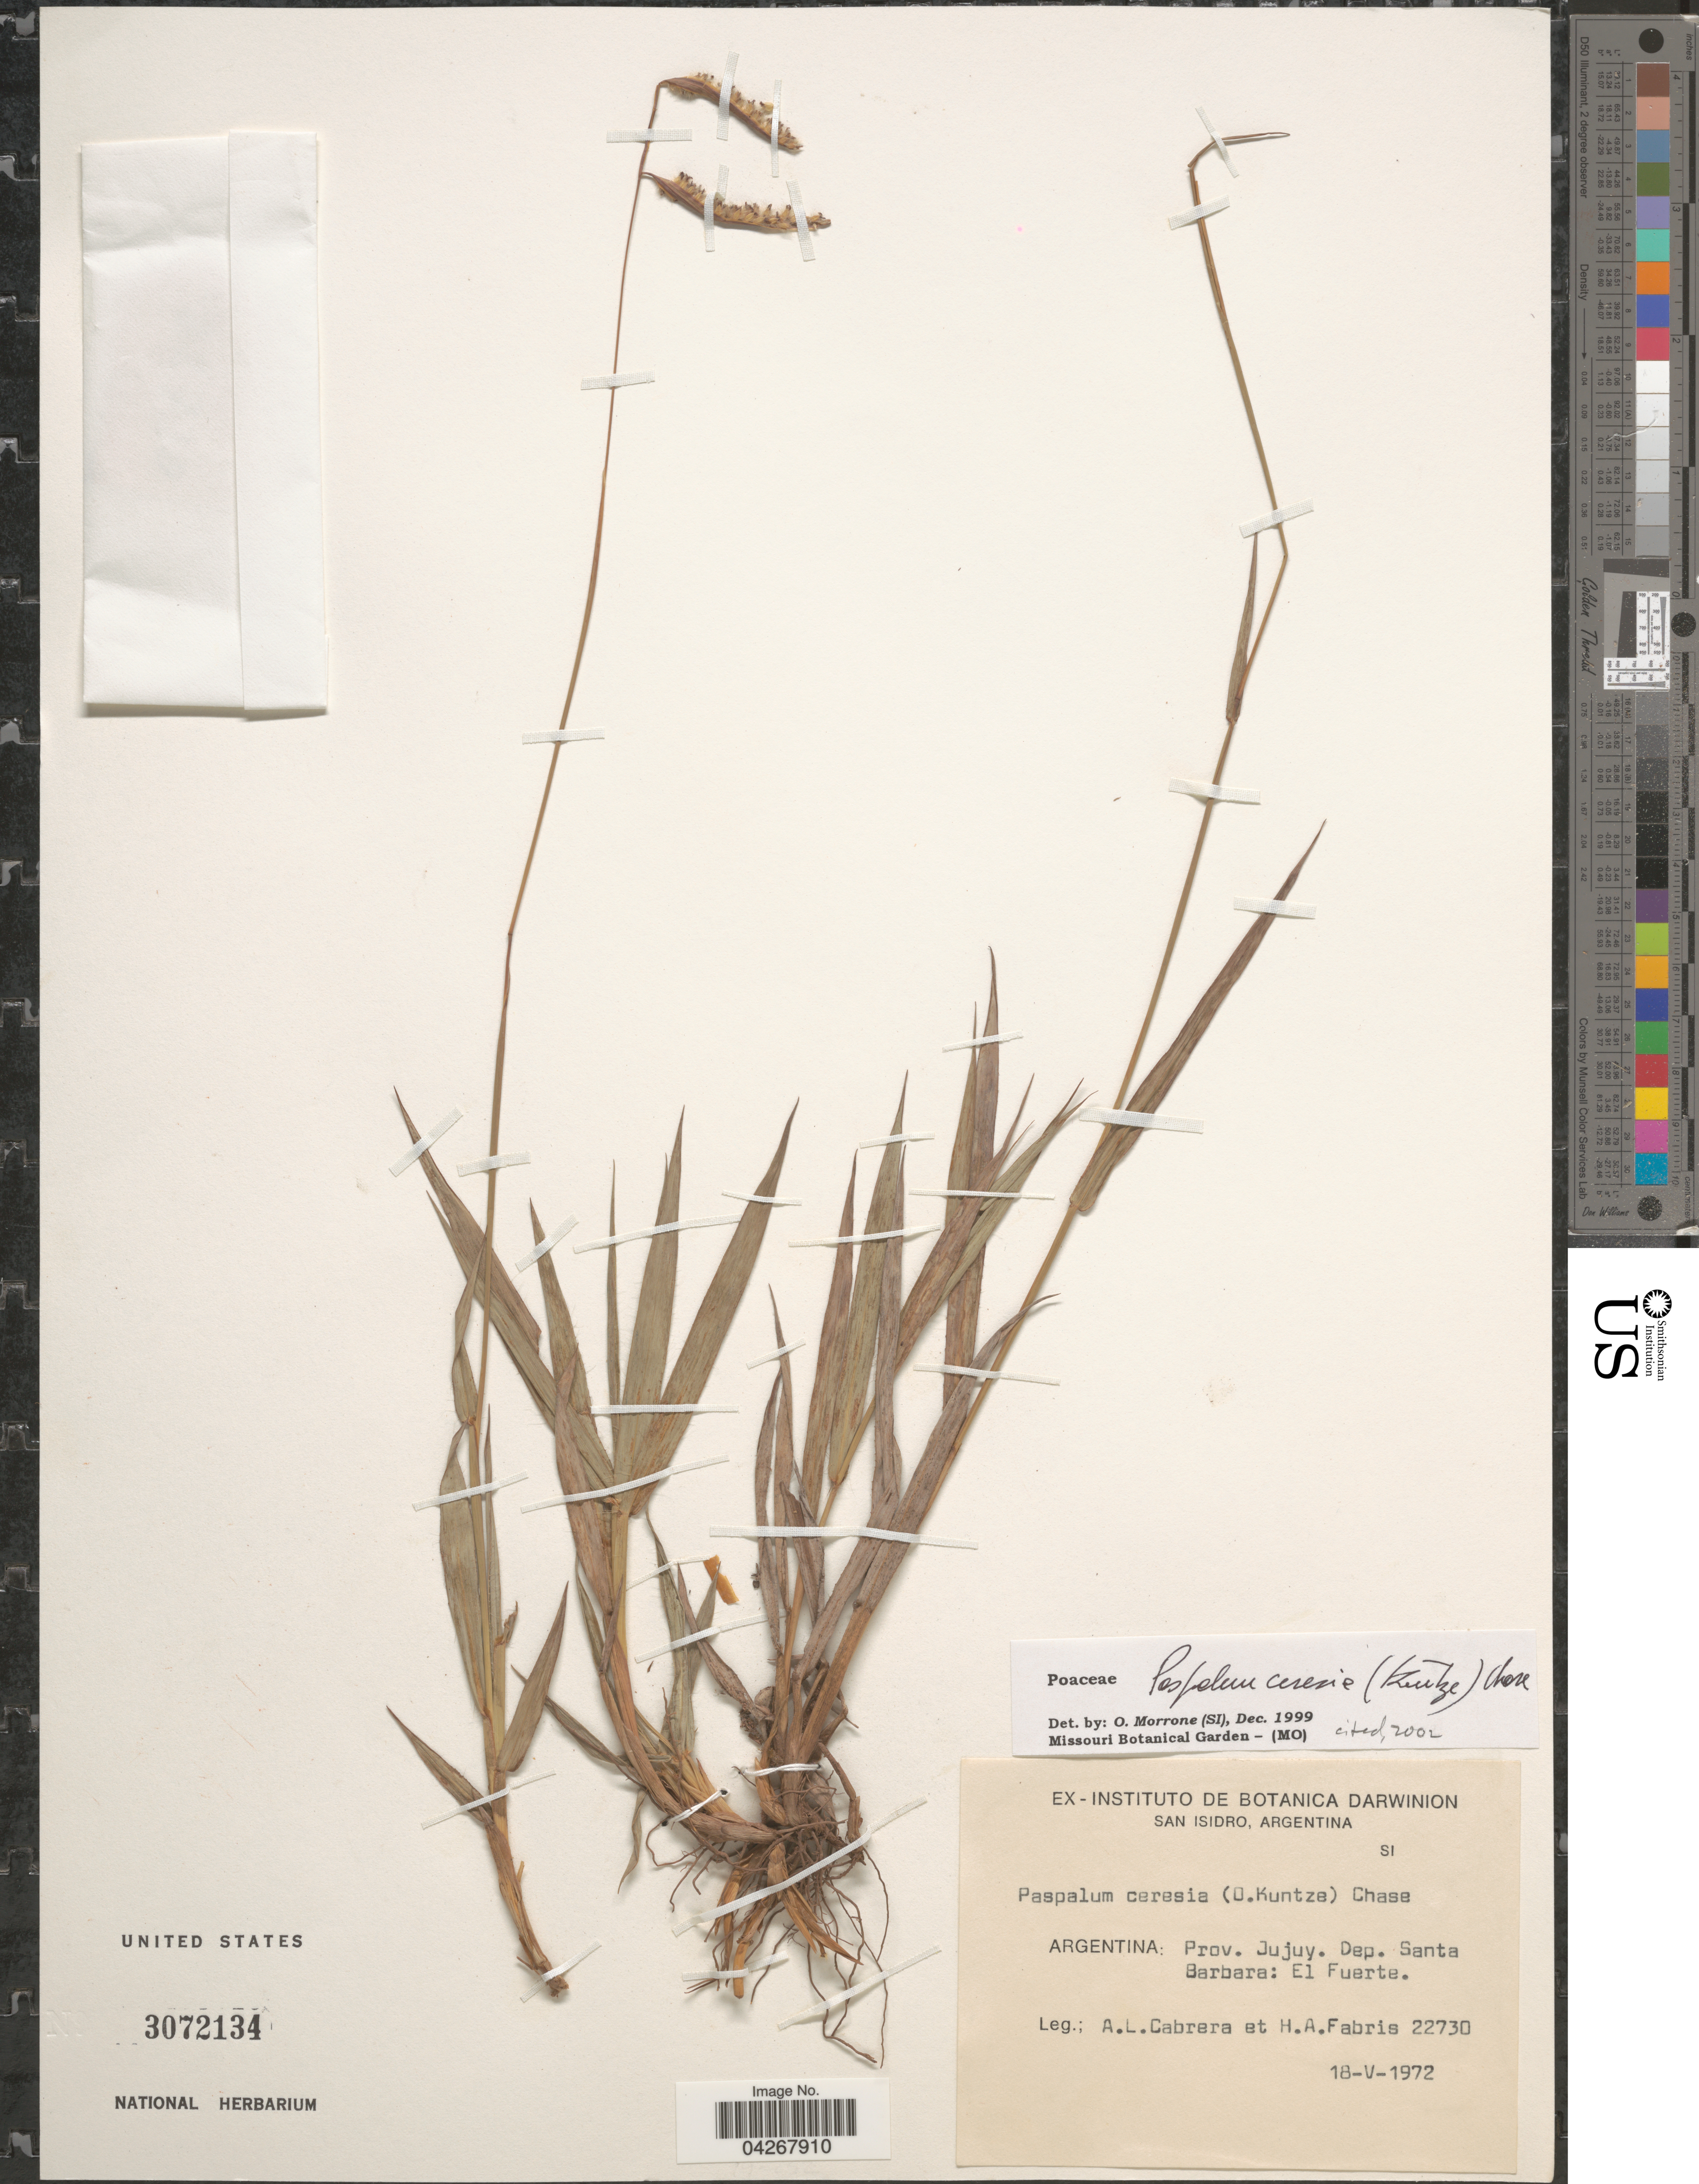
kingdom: Plantae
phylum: Tracheophyta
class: Liliopsida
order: Poales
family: Poaceae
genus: Paspalum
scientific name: Paspalum ceresia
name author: (Kuntze) Chase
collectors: A. L. Cabrera & H. A. Fabris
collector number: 22730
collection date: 1972-05-18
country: Argentina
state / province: Jujuy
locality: Dep. Santa Barbara: El Fuerte.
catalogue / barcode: US 3072134